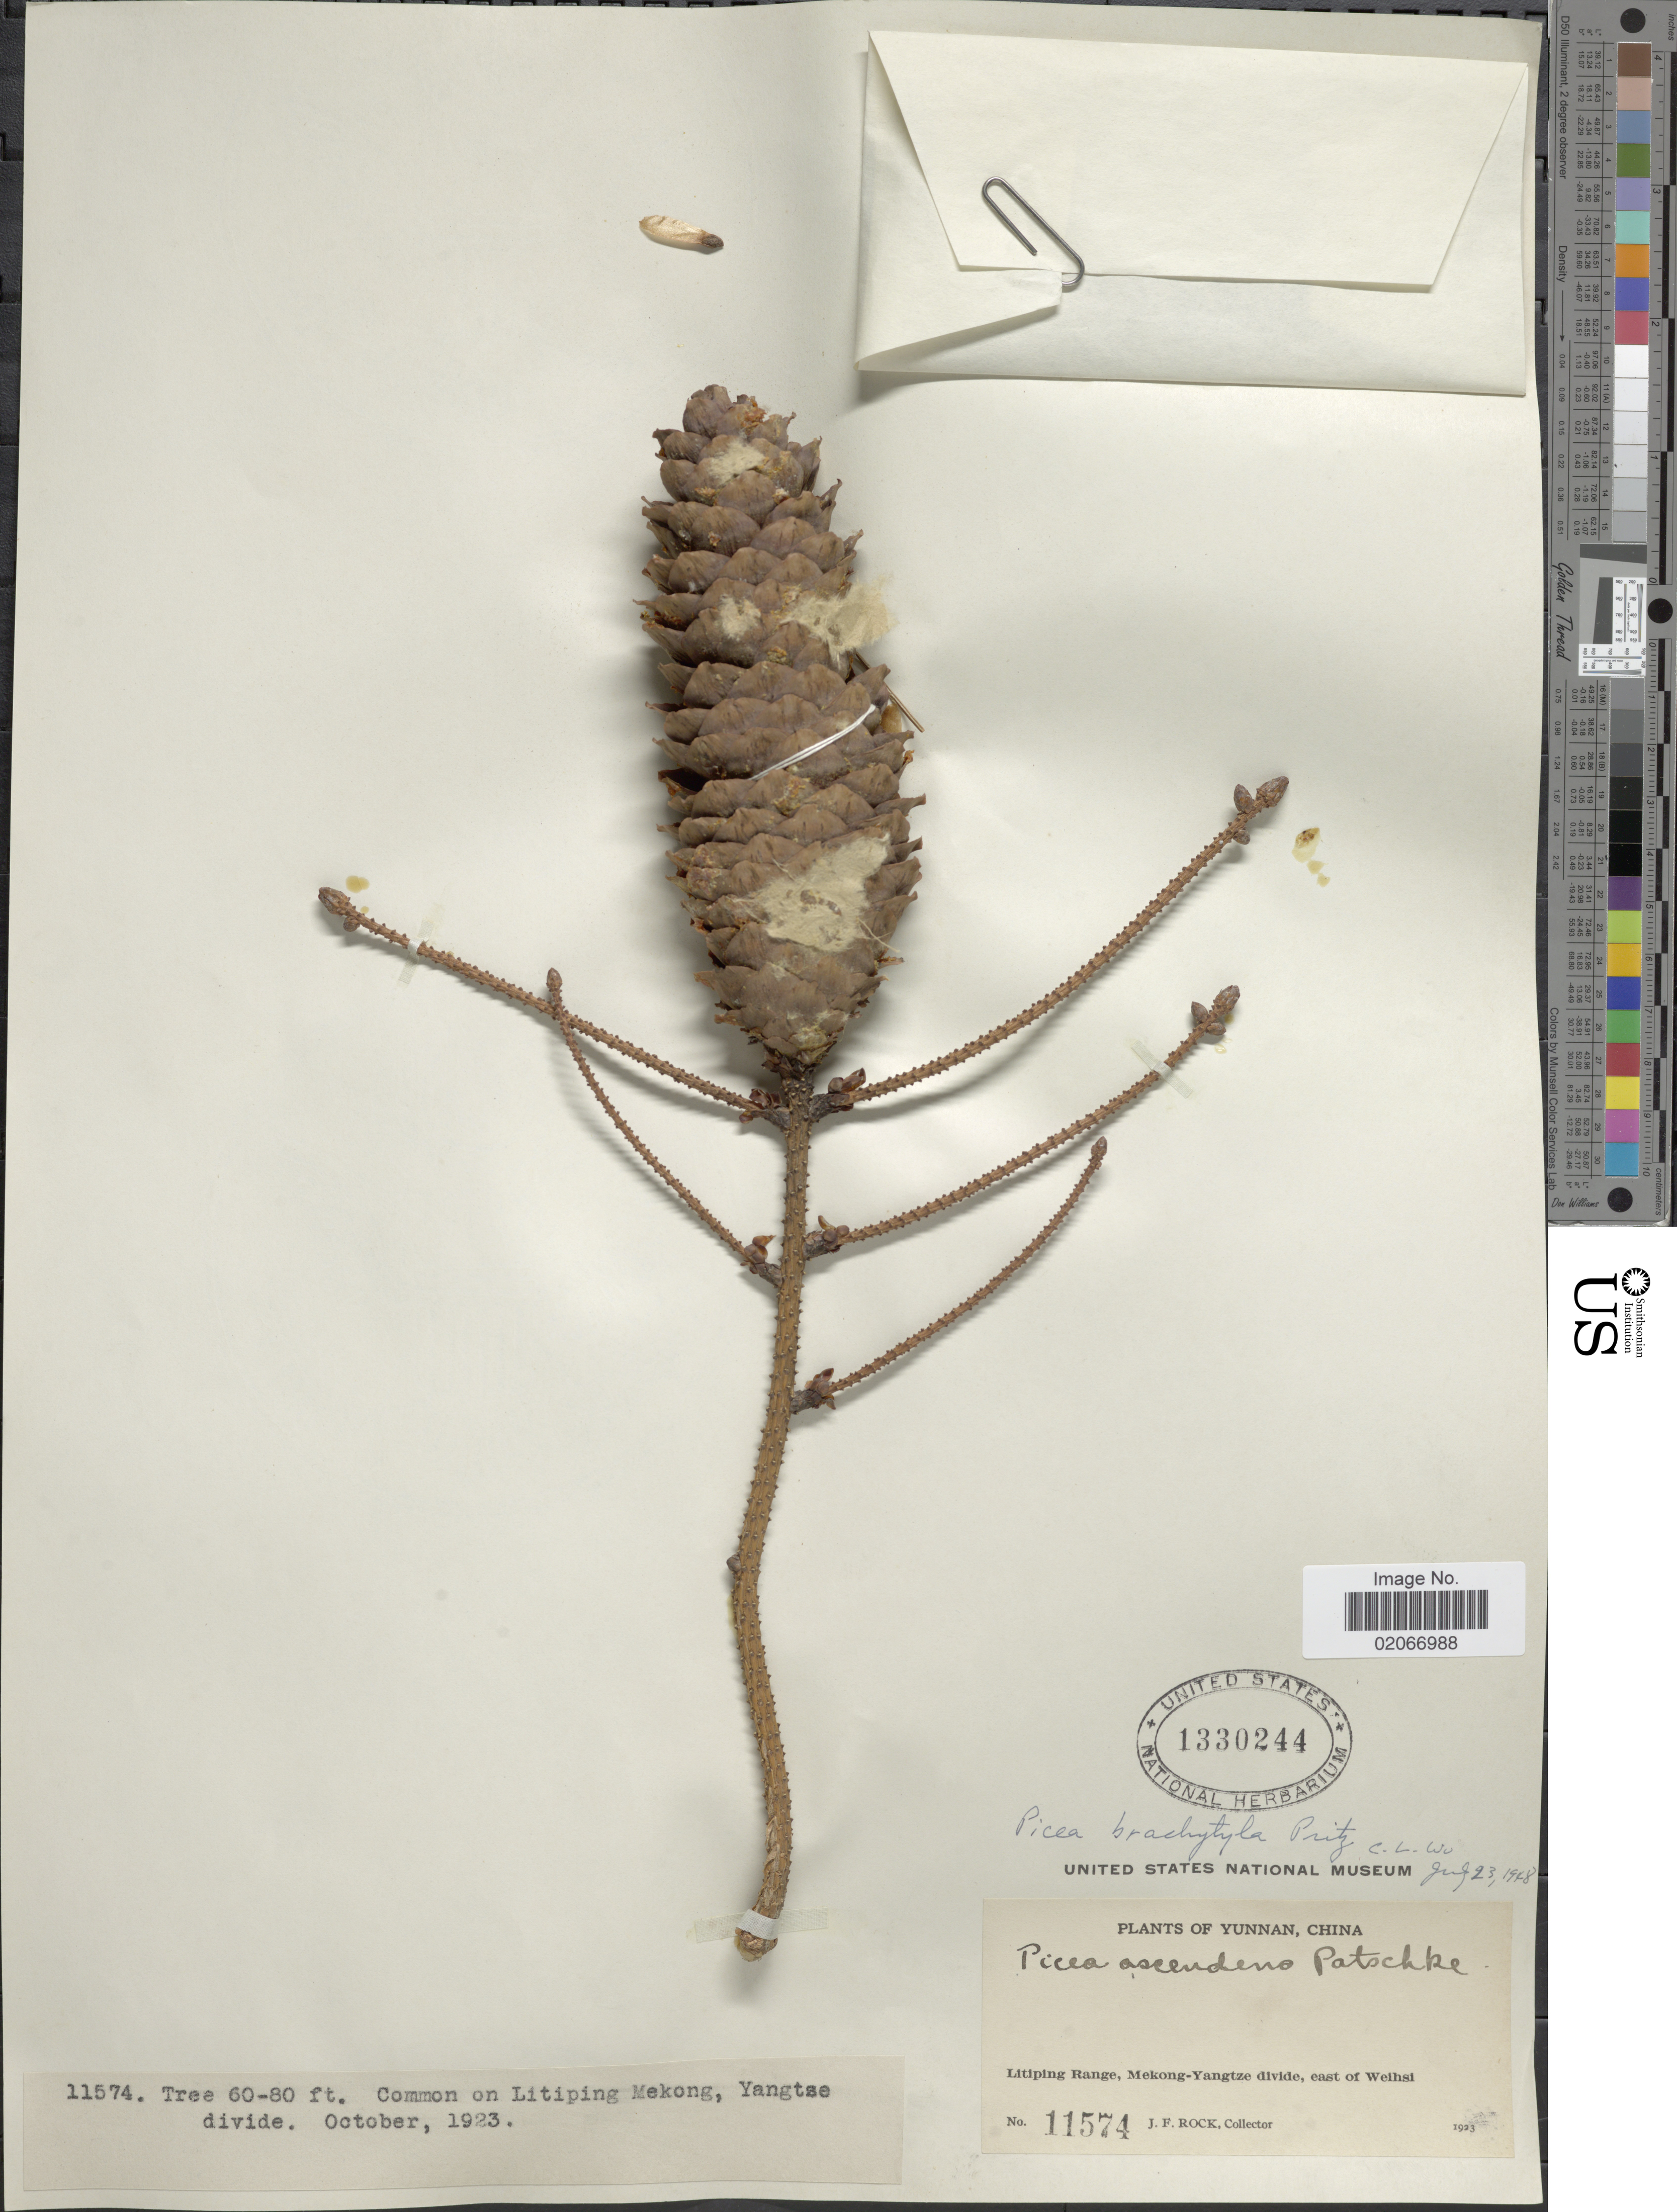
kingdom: Plantae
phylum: Tracheophyta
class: Pinopsida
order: Pinales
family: Pinaceae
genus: Picea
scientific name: Picea brachytyla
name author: (Franch.) E. Pritz.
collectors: J. Rock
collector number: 11574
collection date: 1923-10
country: China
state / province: Yunnan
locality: Litiping Range, Mekong- Yangtze divide, east of Weihsi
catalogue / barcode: US 1330244